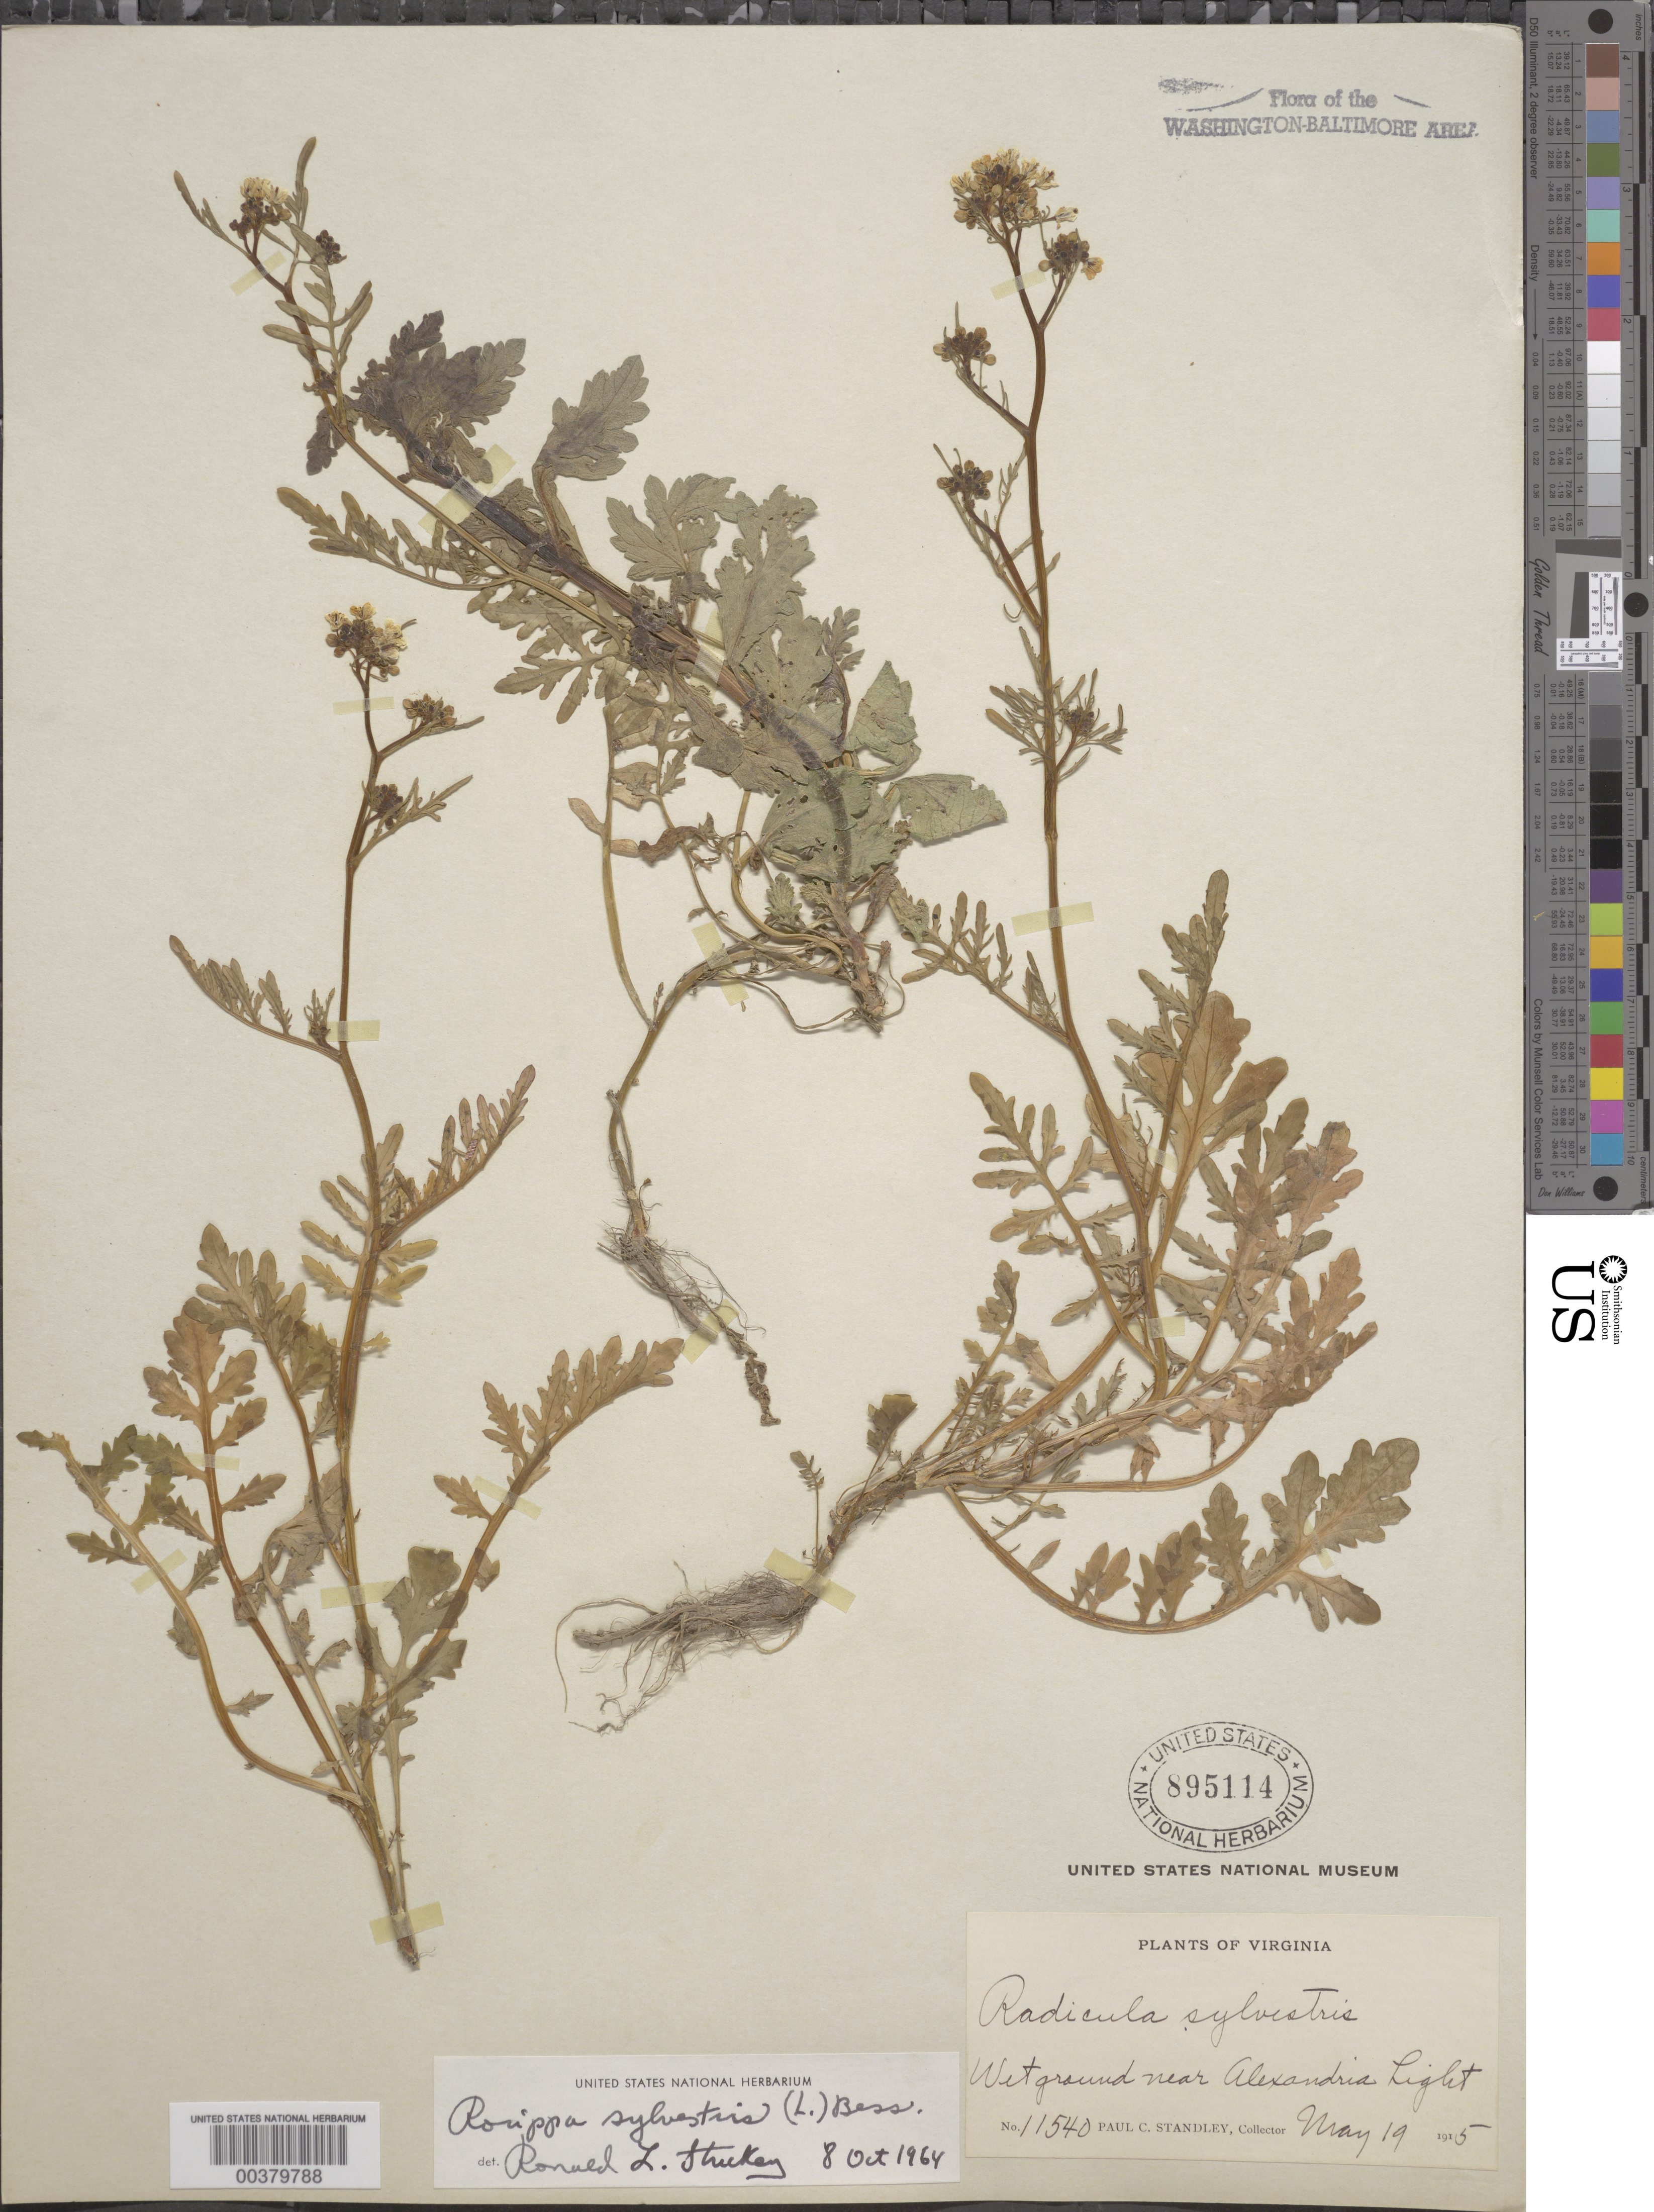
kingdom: Plantae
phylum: Tracheophyta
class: Magnoliopsida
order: Brassicales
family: Brassicaceae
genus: Rorippa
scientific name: Rorippa sylvestris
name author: (L.) Besser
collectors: P. C. Standley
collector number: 11540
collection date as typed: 19 May 1915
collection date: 1915-05-19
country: United States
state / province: Virginia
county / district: City of Alexandria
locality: Alexandria Light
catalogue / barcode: US 895114